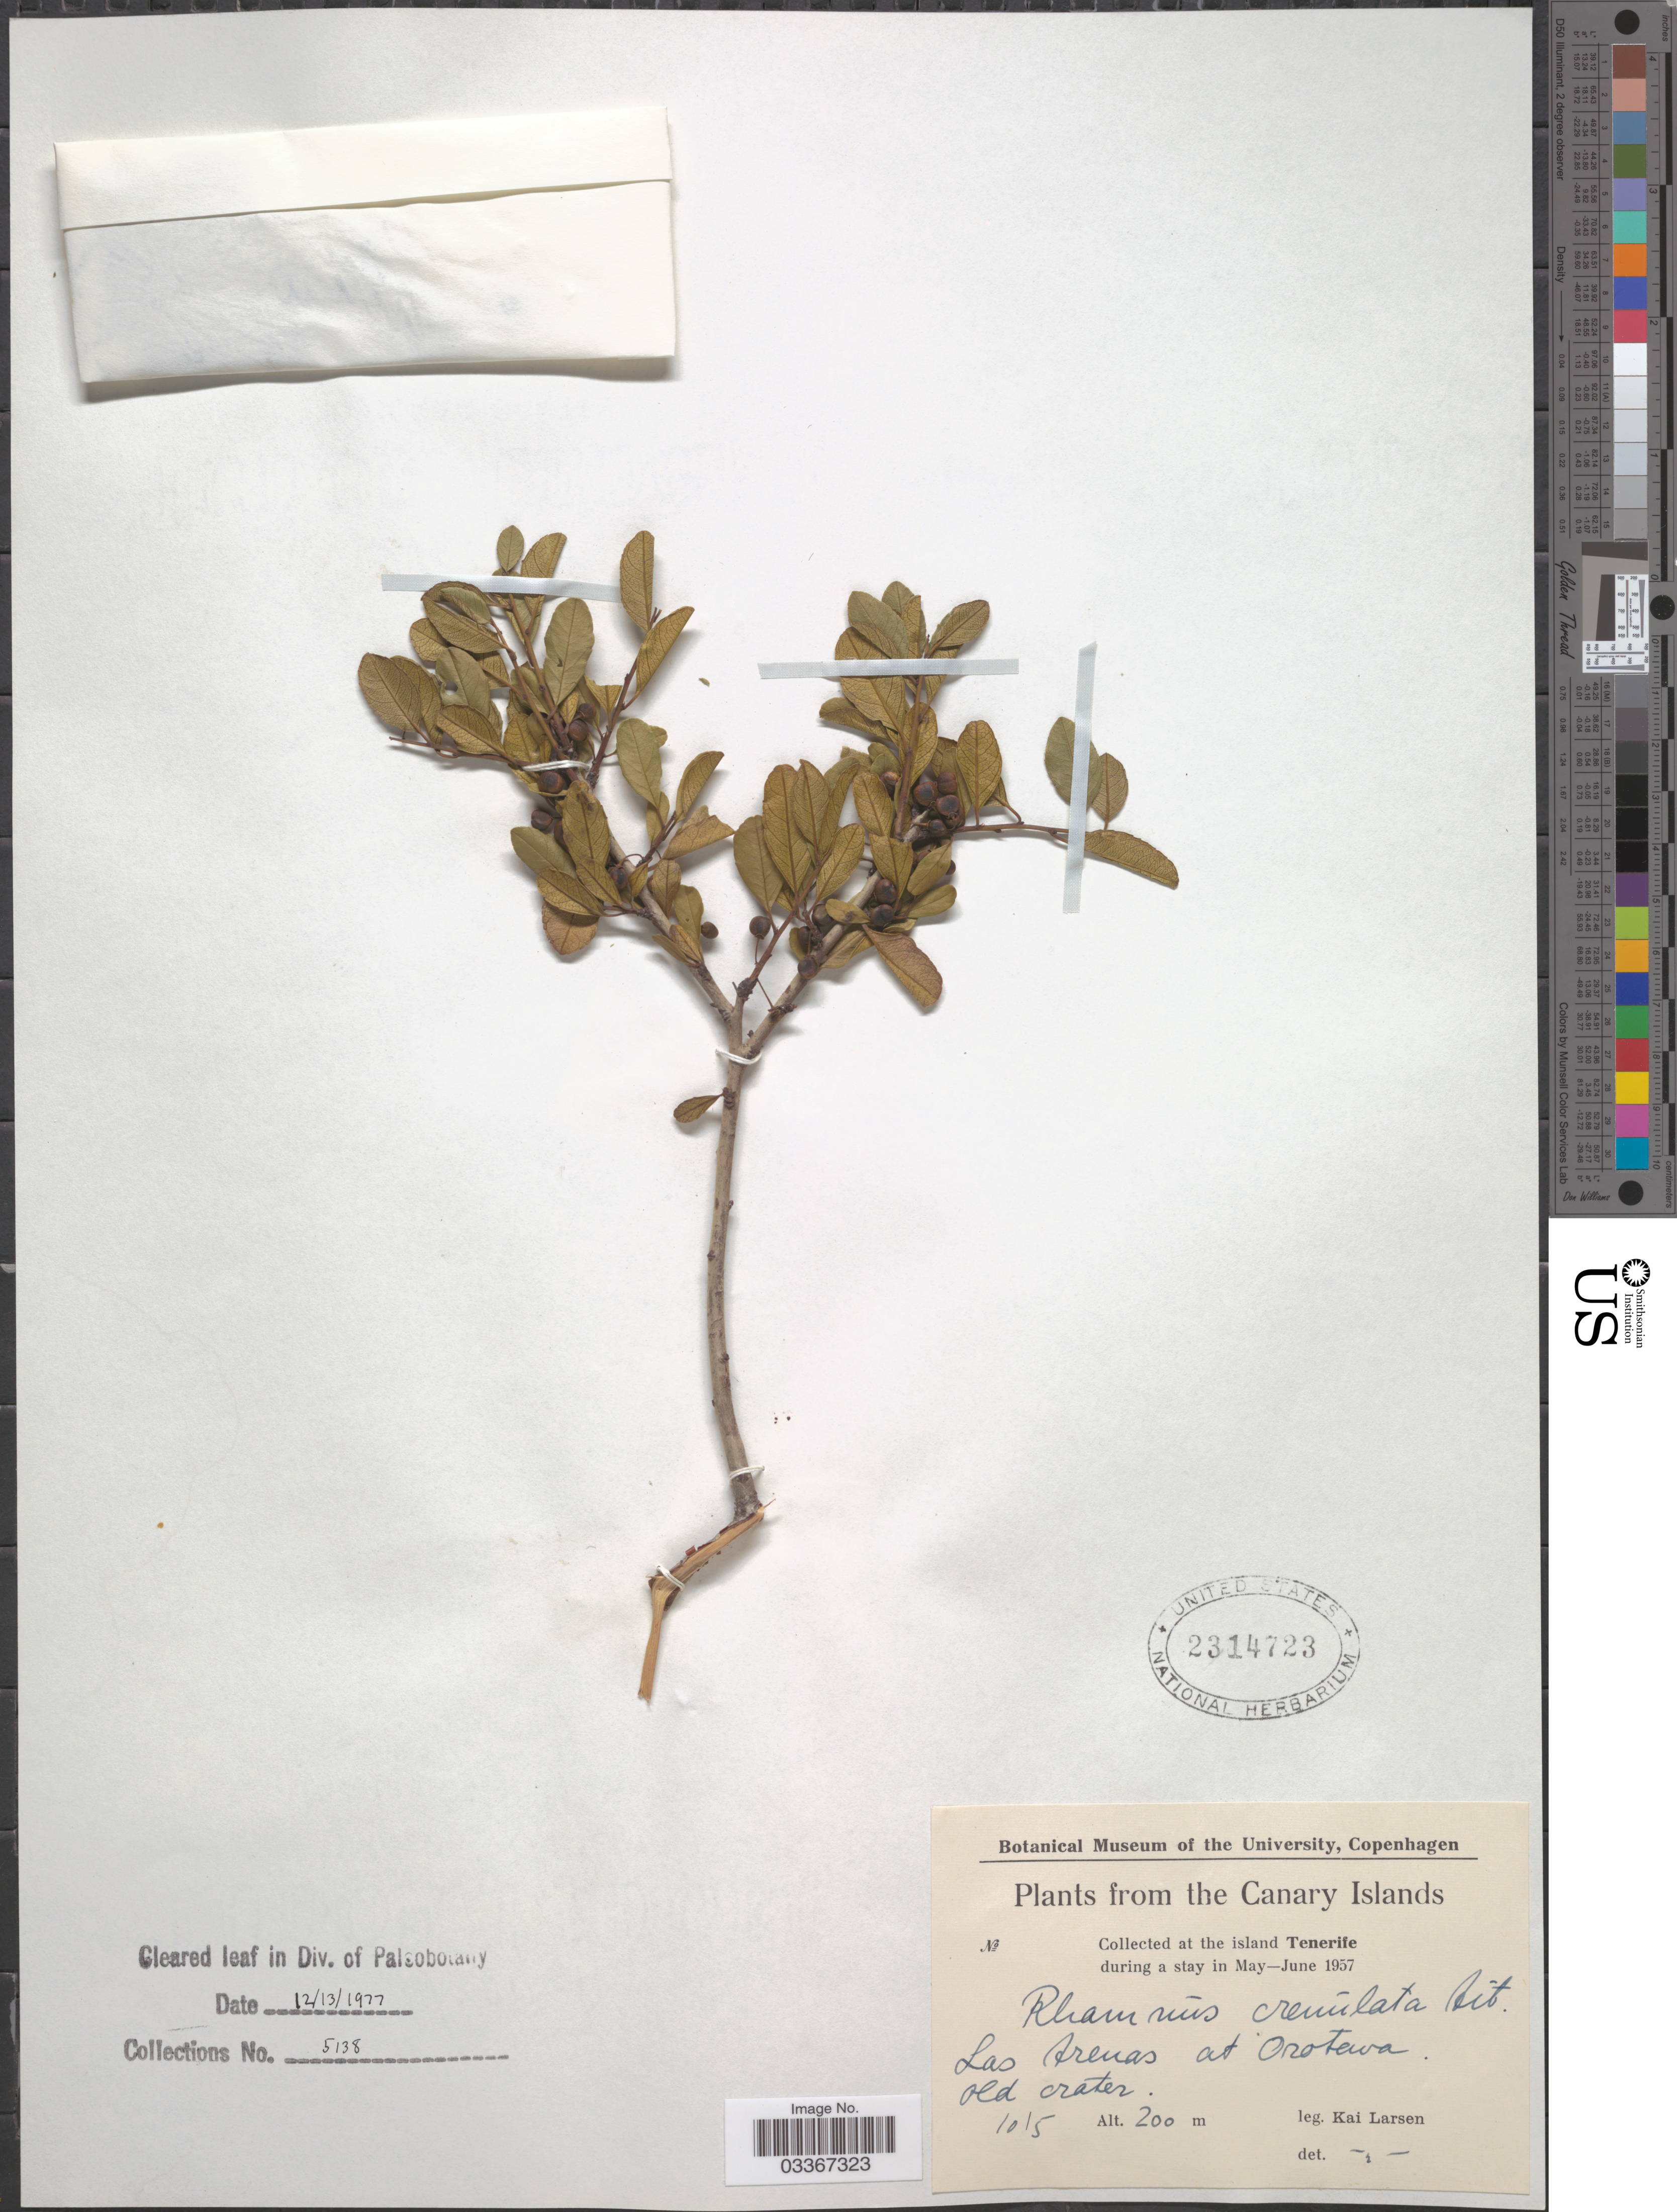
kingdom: Plantae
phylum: Tracheophyta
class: Magnoliopsida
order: Rosales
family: Rhamnaceae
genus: Rhamnus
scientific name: Rhamnus crenulata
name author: Aiton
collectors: K. Larsen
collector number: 1015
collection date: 1957-05/1957-06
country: Spain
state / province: Canarias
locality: The Canary Islands. At the island Tenerife. Las Arenas at Orotava. Old crater.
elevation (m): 200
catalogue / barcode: US 2314723